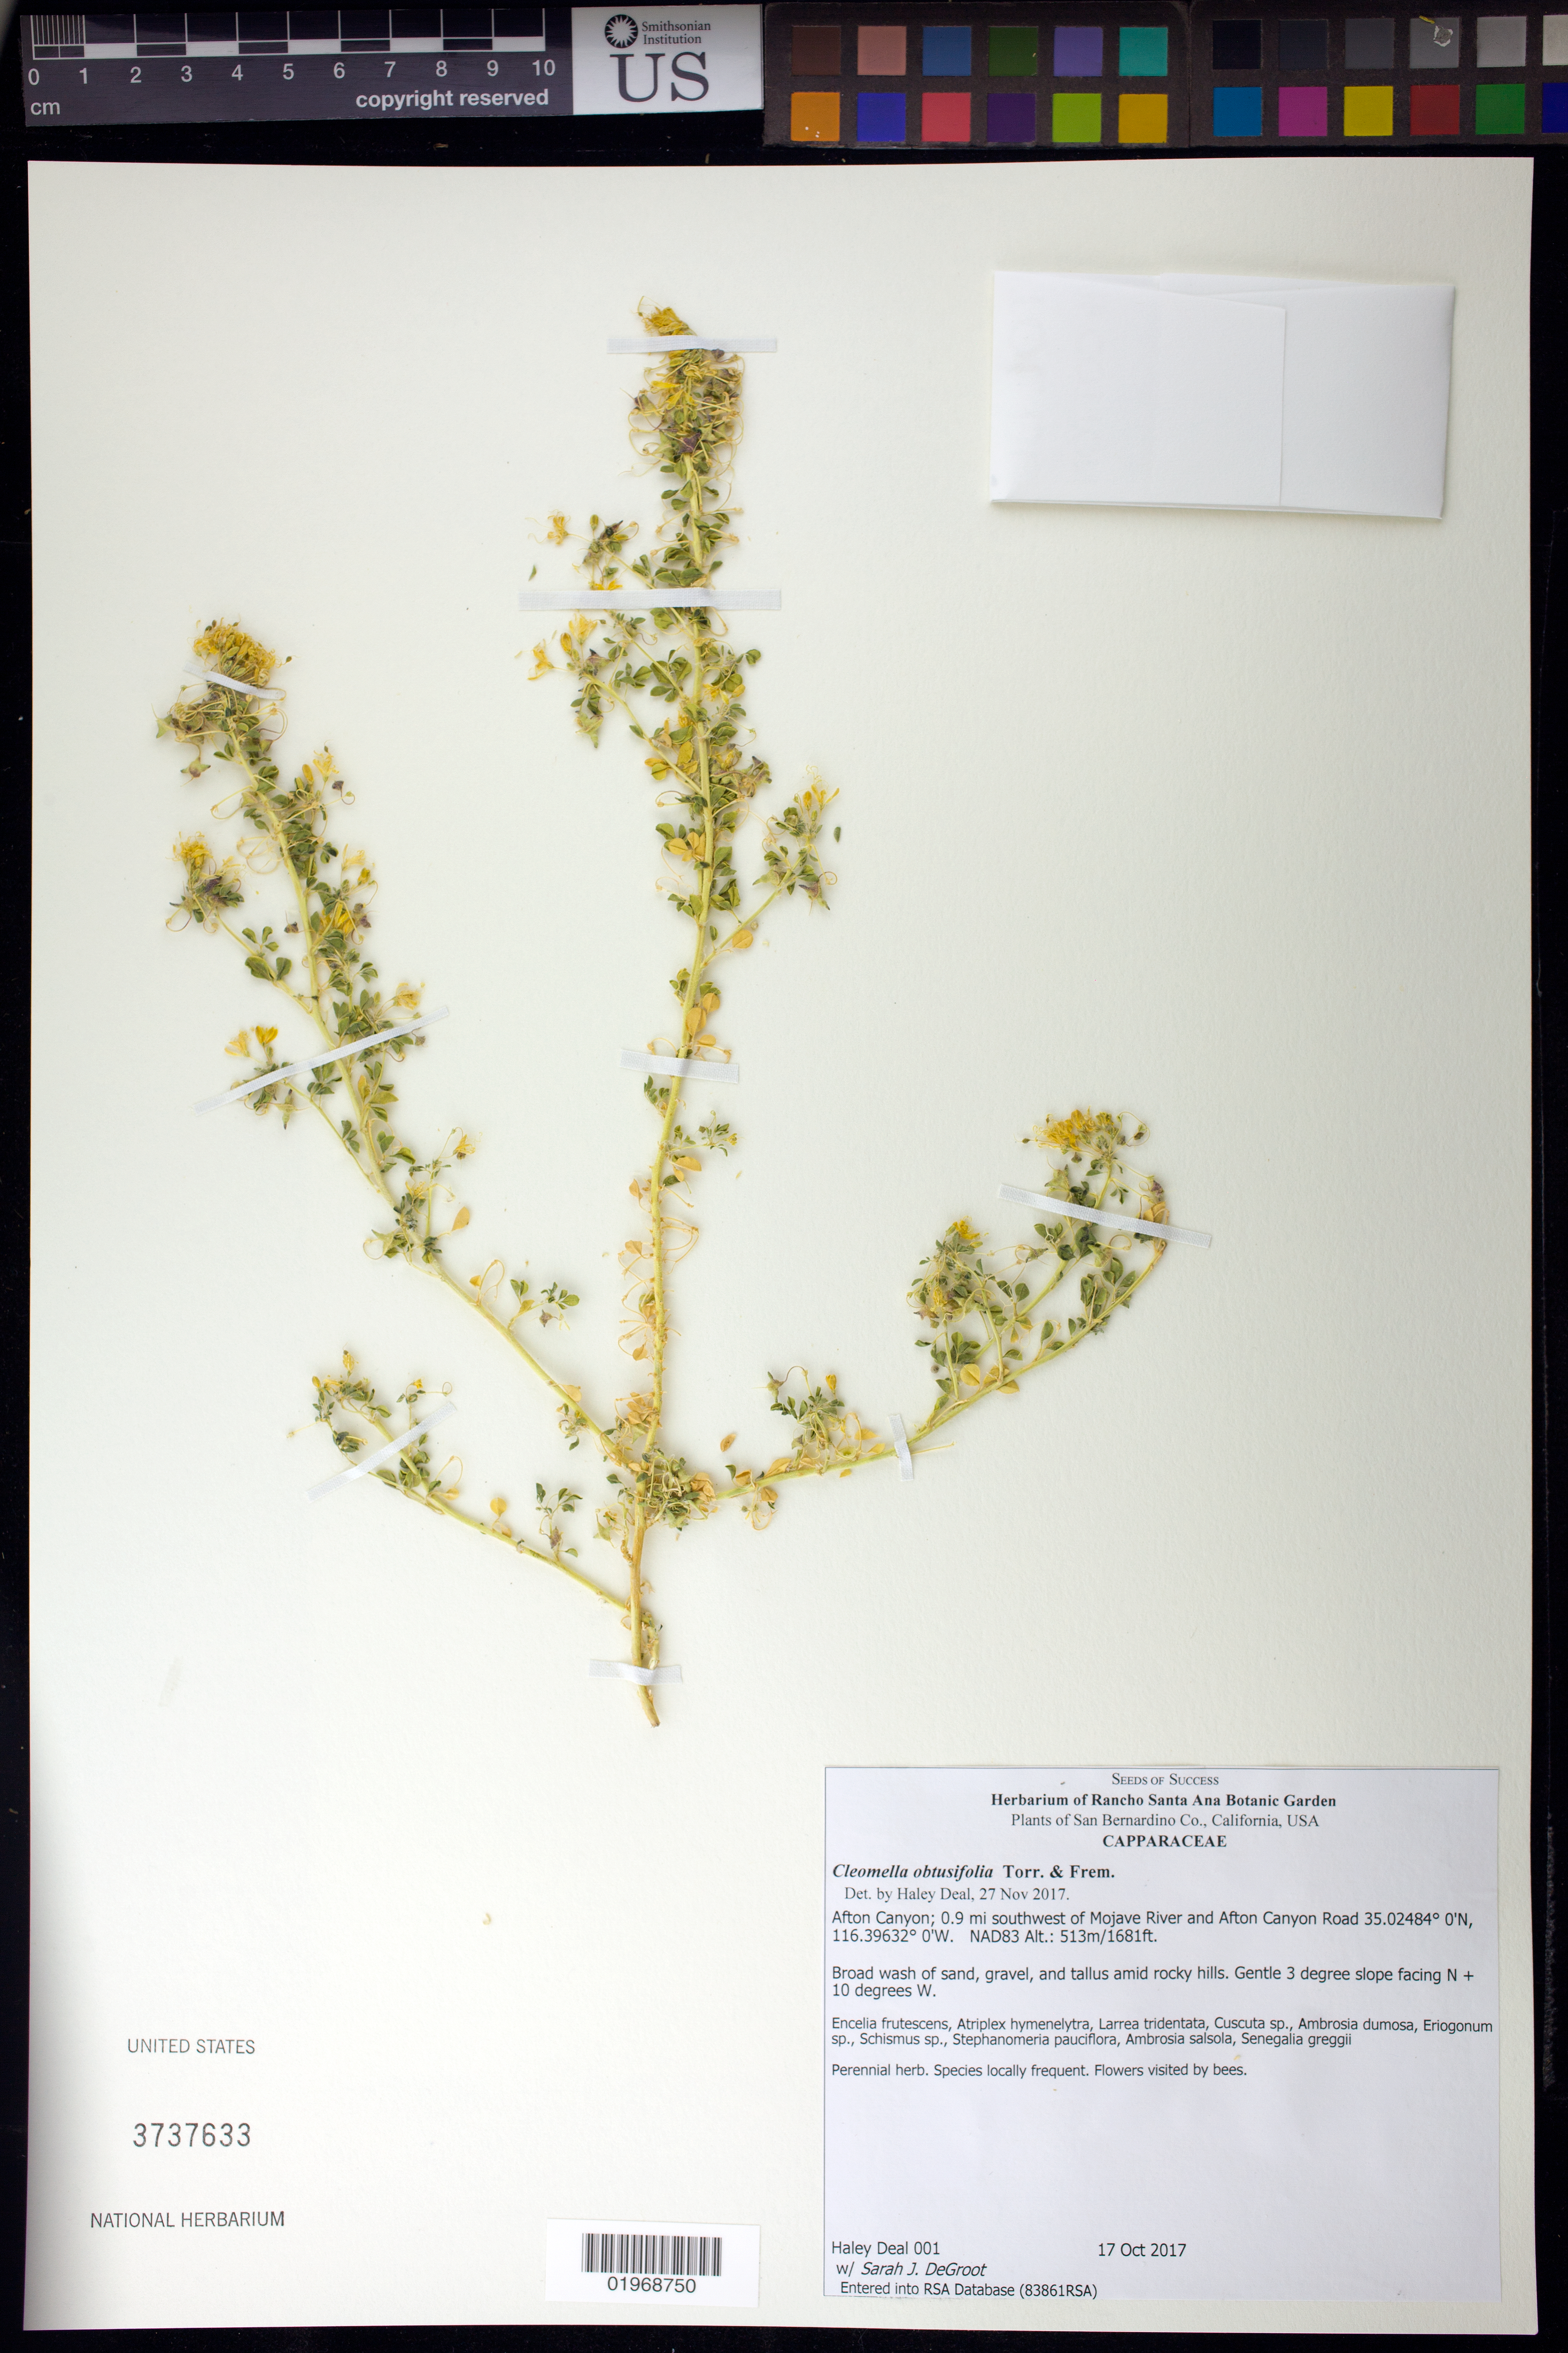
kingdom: Plantae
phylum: Tracheophyta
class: Magnoliopsida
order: Brassicales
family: Cleomaceae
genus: Cleomella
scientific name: Cleomella obtusifolia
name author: Torr. & Frém.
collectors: H. Deal & S. De Groot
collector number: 001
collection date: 2017-10-17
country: United States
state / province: California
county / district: San Bernardino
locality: Afton Canyon, 0.9 mi SW of Mojave River and Afton Canyon Rd.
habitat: Broad wash of sand, gravel, talus amid rocky hills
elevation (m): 513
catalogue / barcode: US 3737633